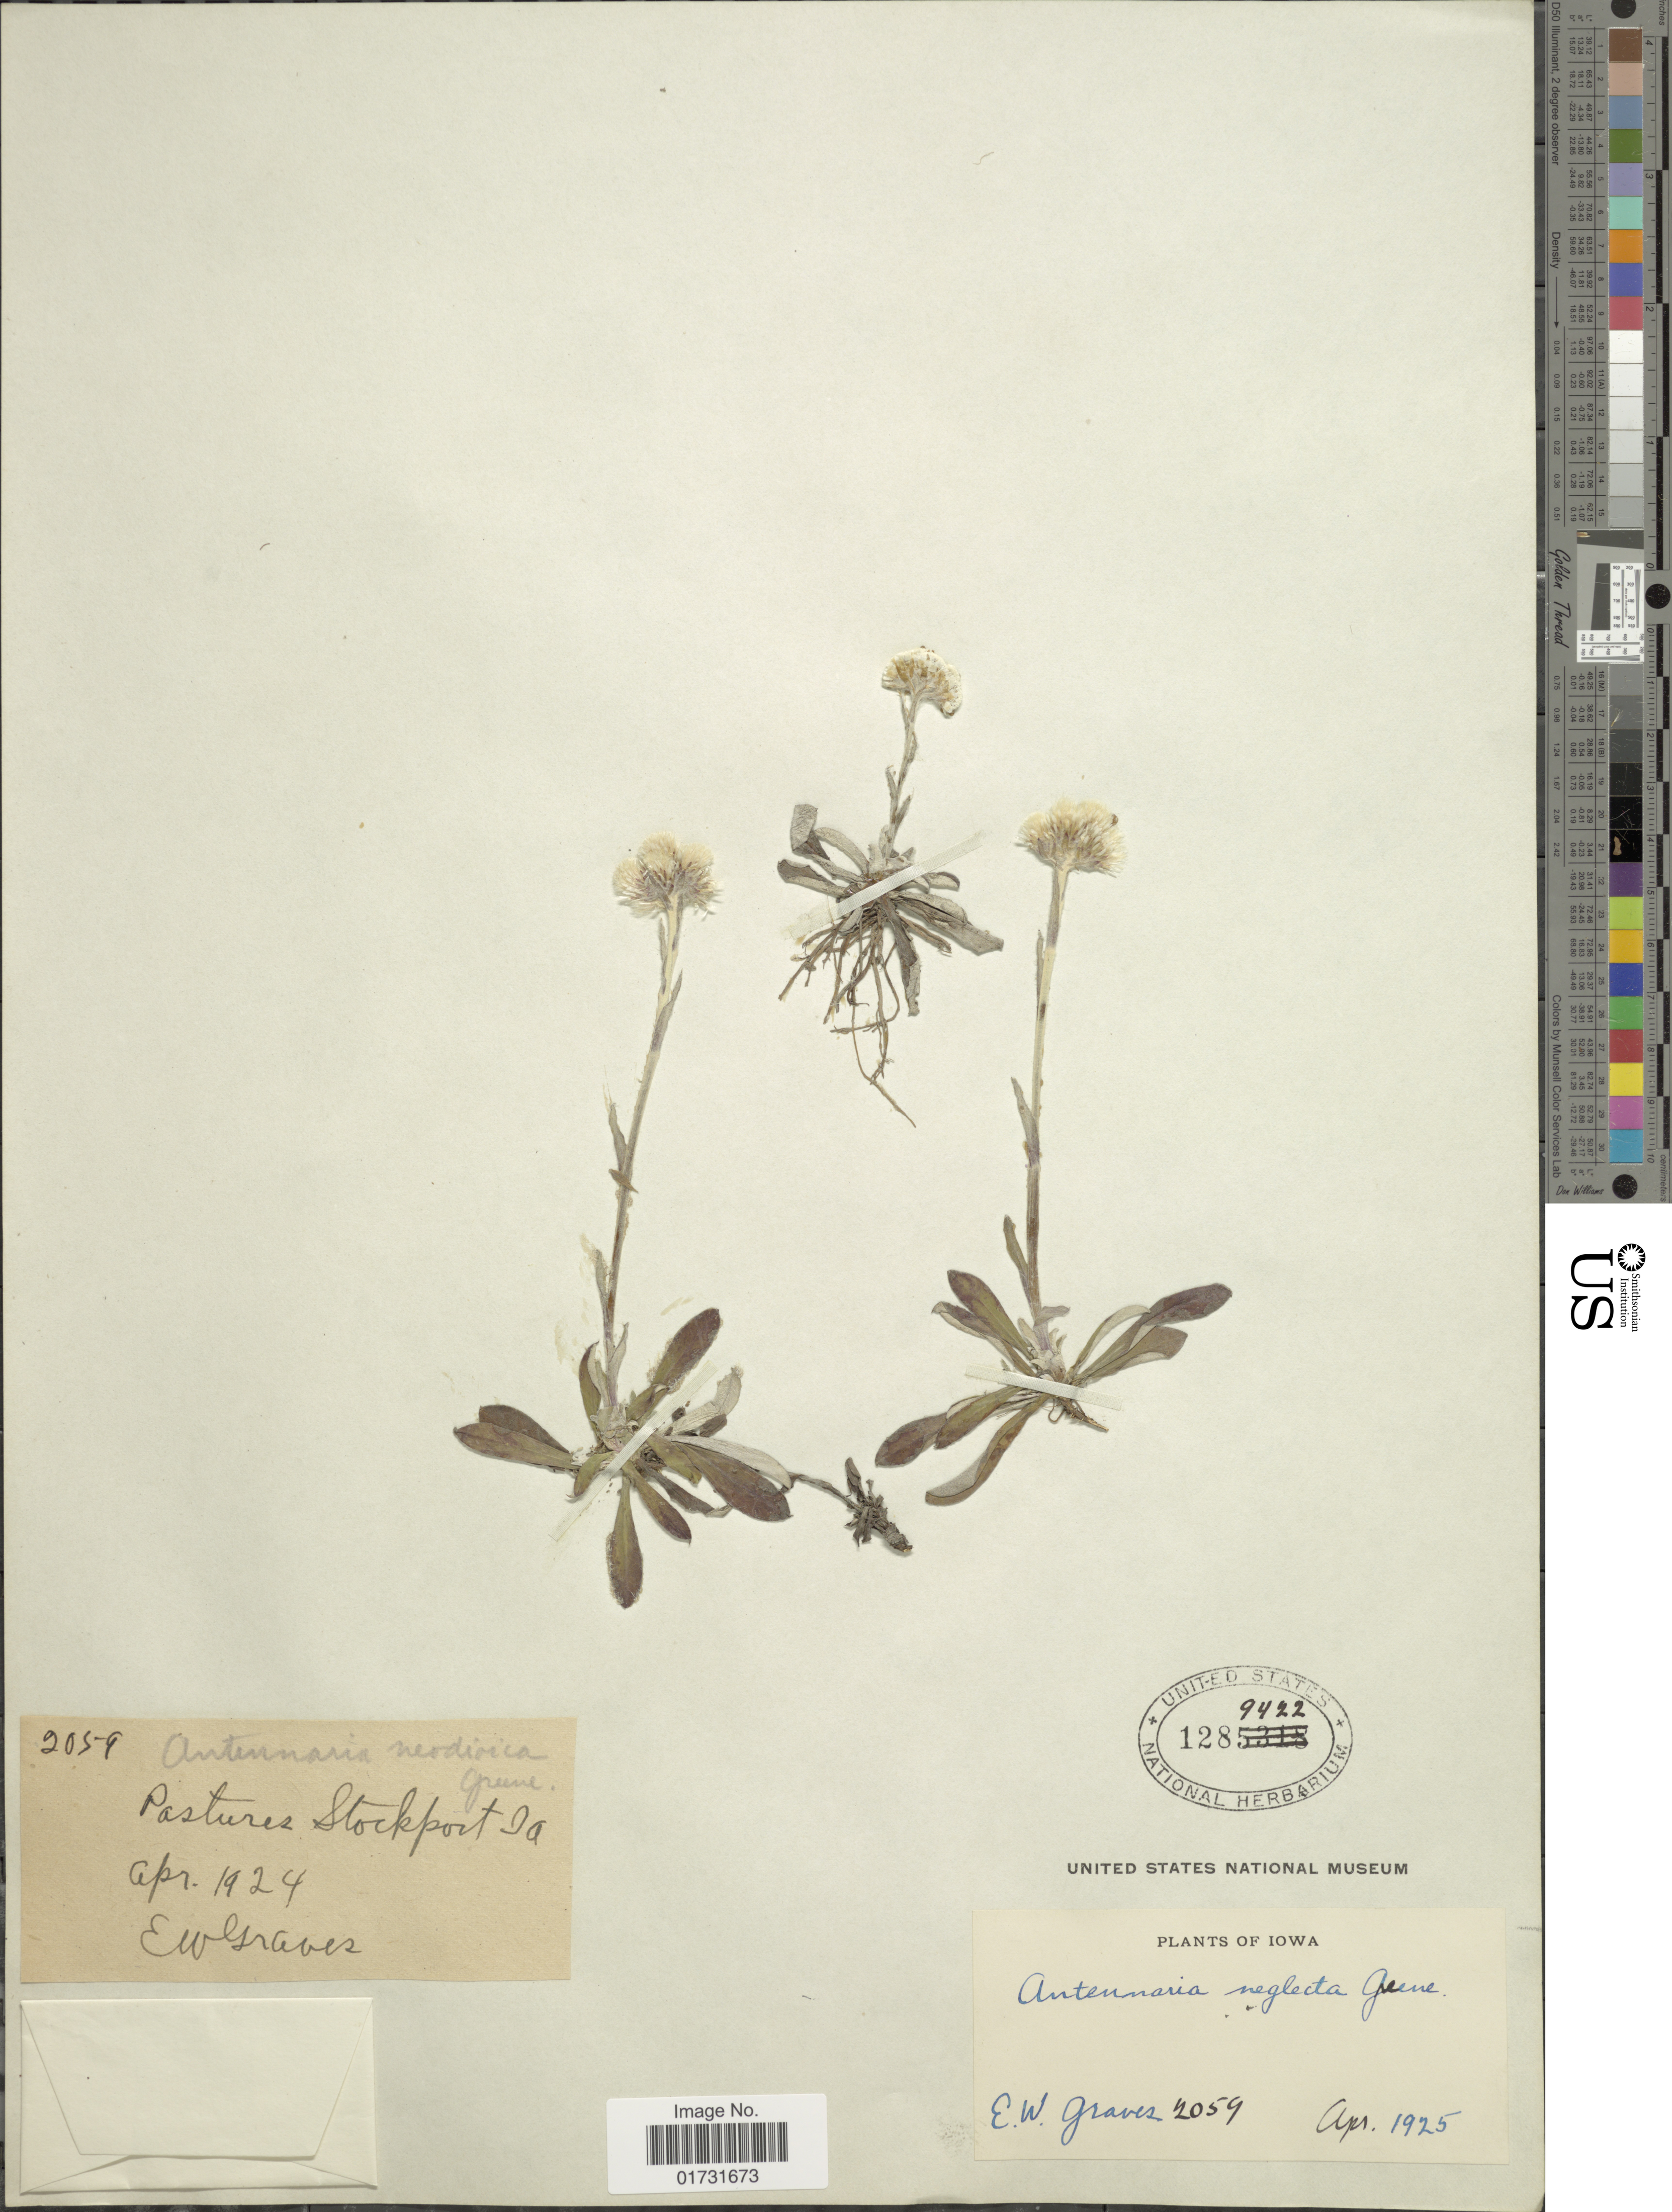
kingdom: Plantae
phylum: Tracheophyta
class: Magnoliopsida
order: Asterales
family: Asteraceae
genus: Antennaria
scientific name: Antennaria neglecta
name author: Greene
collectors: E. Graves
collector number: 2059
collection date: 1924-04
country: United States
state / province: Iowa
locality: Stockport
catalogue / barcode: US 1289422